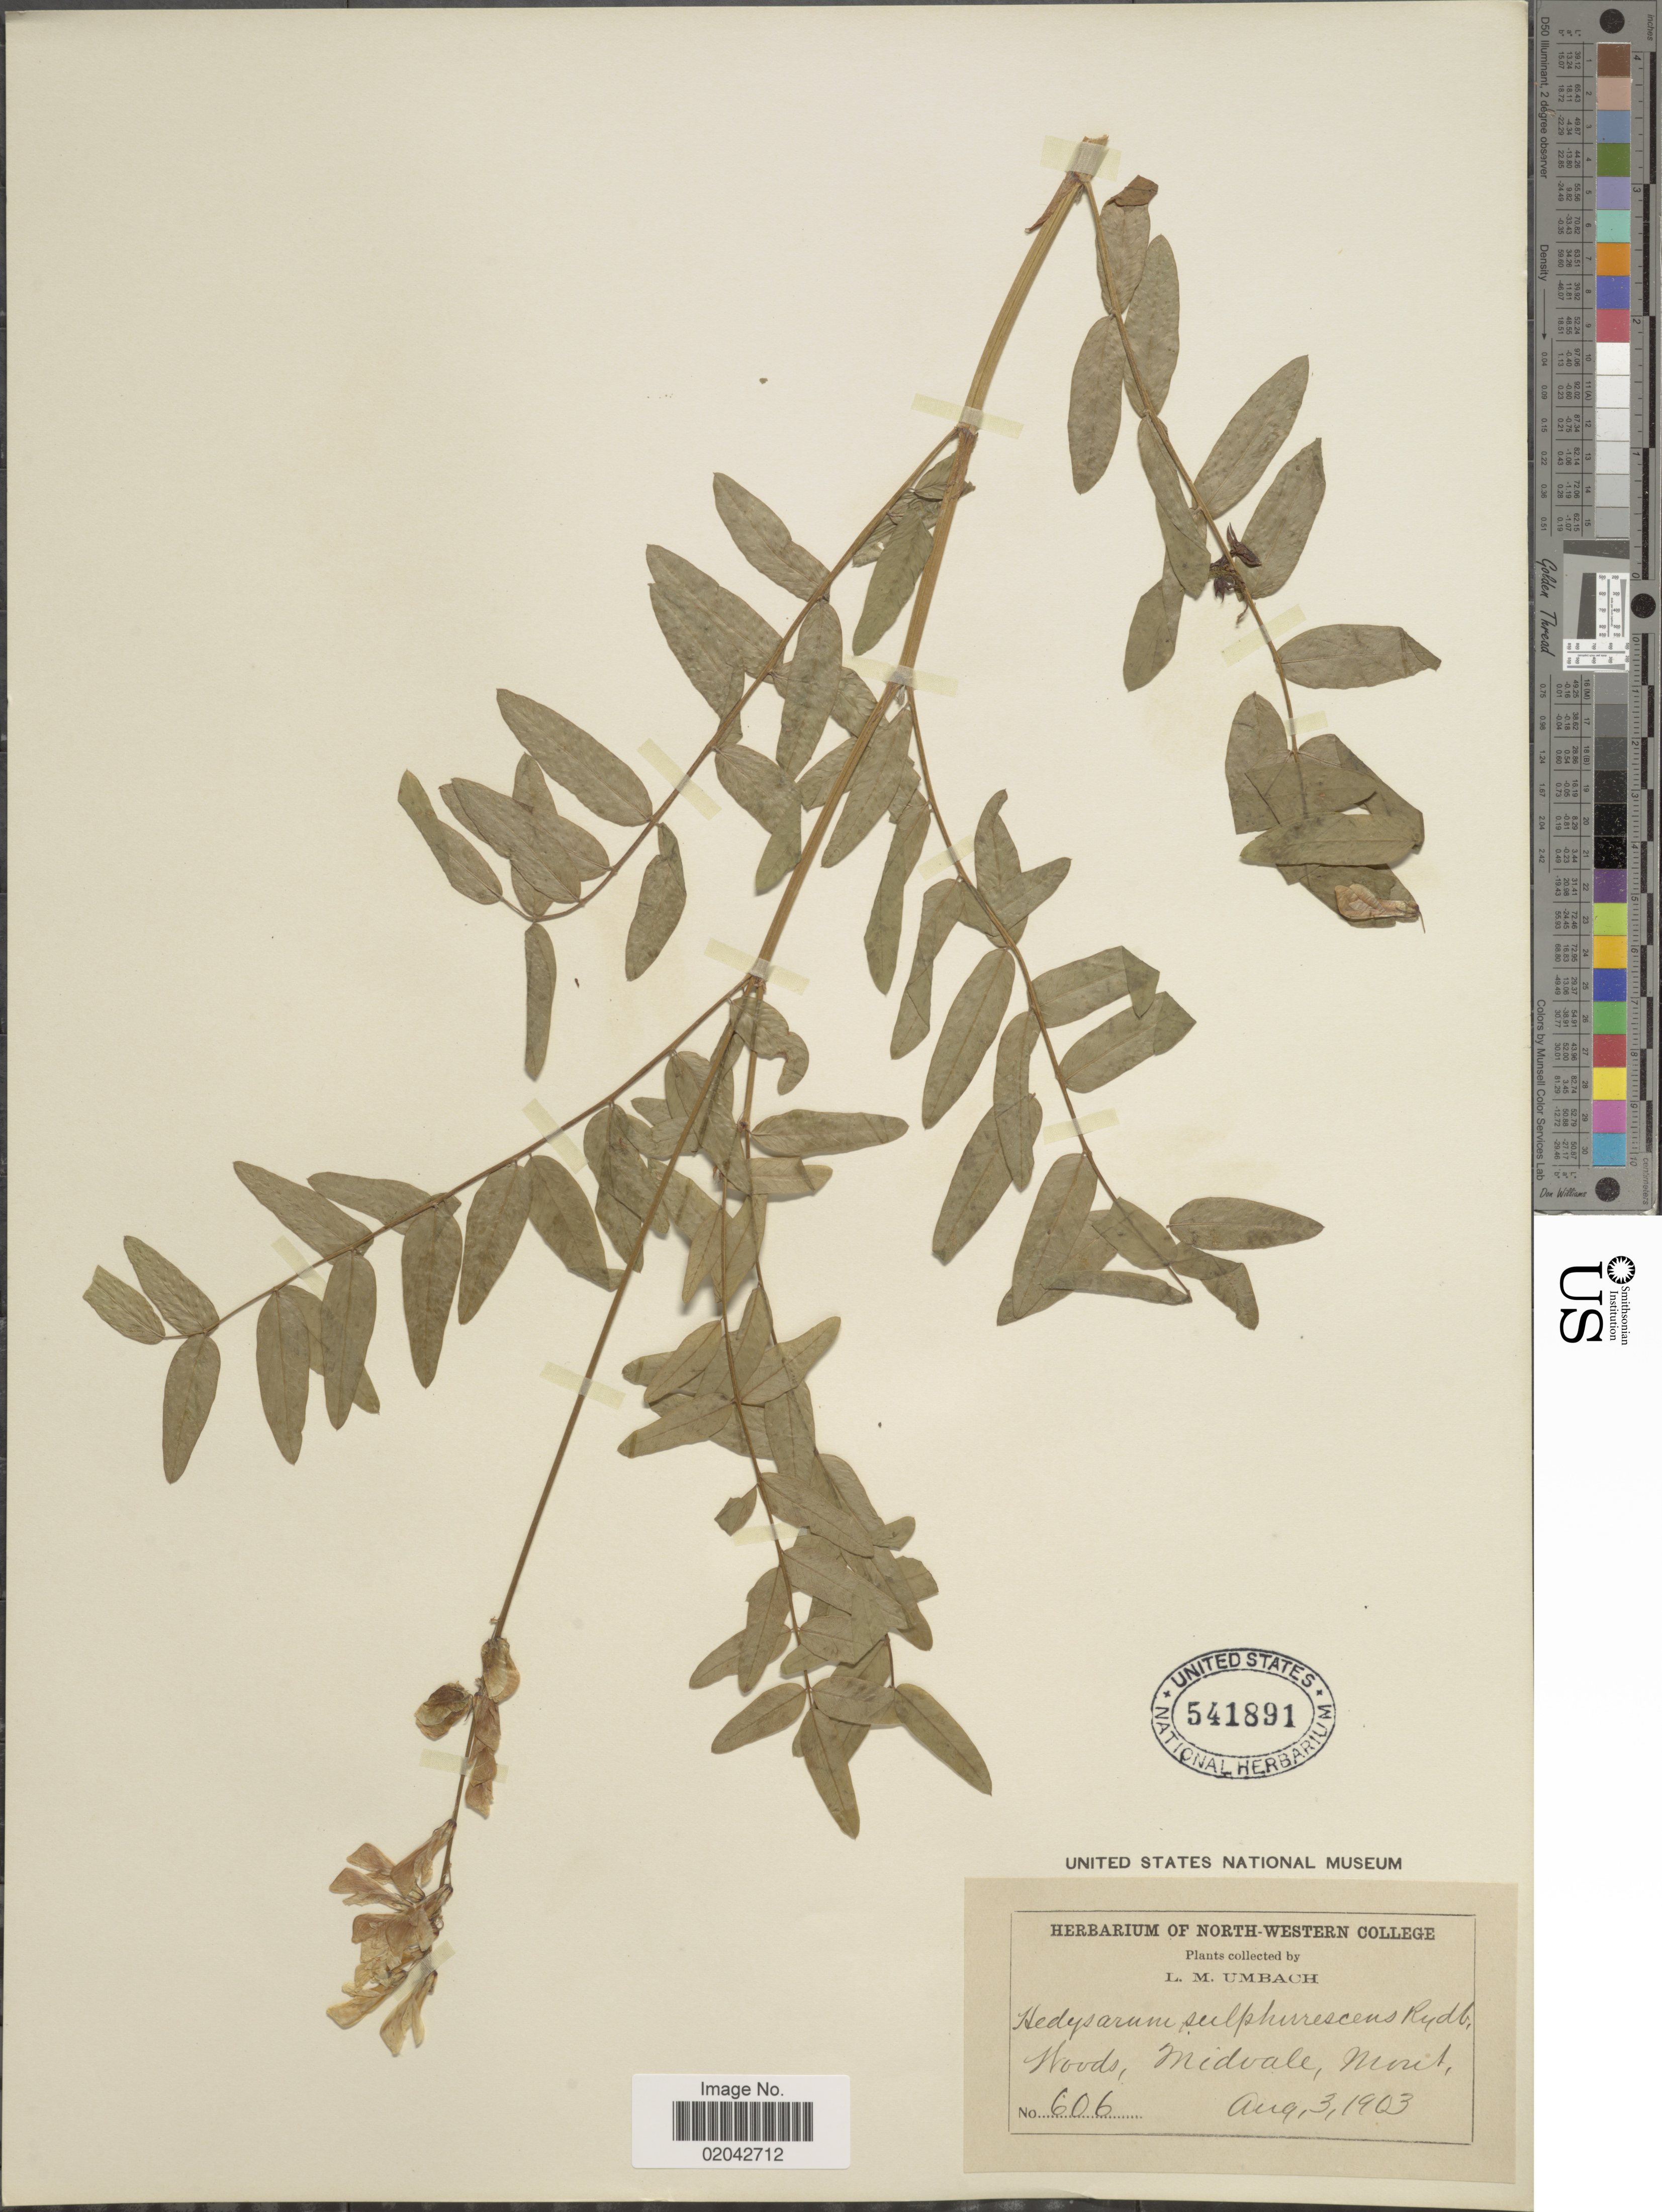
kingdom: Plantae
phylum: Tracheophyta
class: Magnoliopsida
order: Fabales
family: Fabaceae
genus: Hedysarum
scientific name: Hedysarum sulphurescens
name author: Rydb.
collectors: L. M. Umbach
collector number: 606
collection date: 1903-08-03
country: United States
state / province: Montana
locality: Woods, Midvale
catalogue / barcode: US 541891